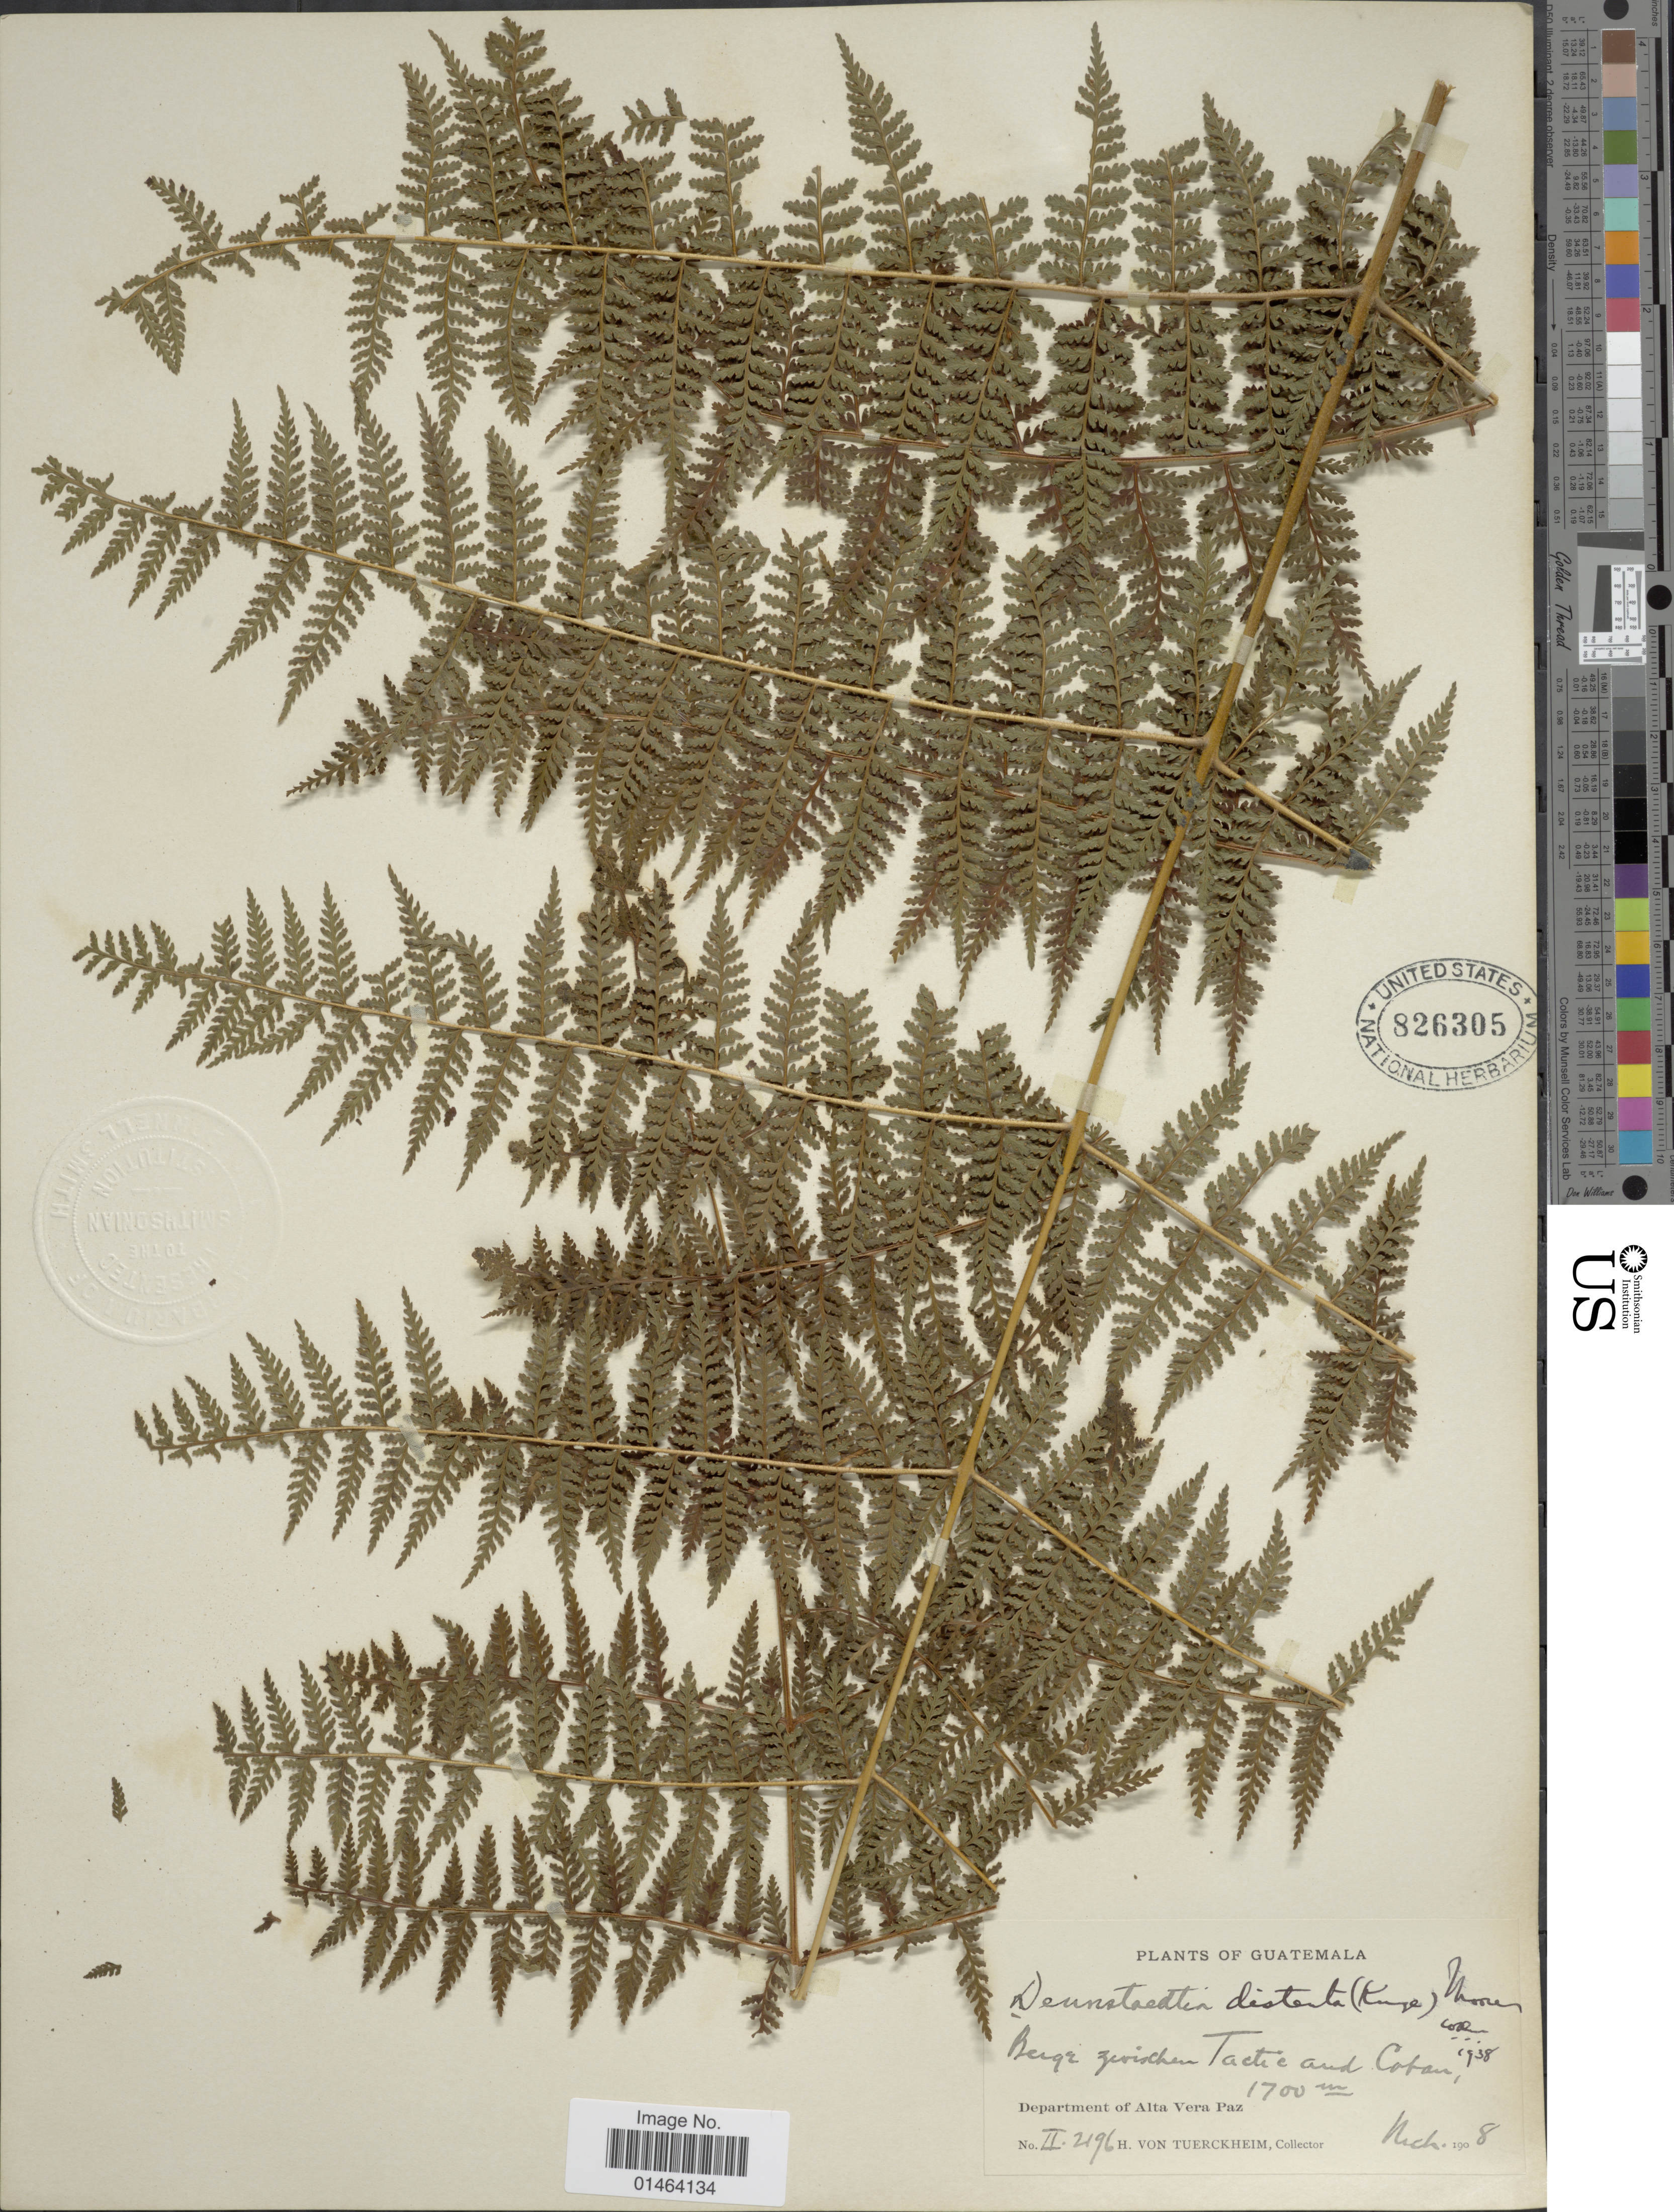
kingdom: Plantae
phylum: Tracheophyta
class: Polypodiopsida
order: Polypodiales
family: Dennstaedtiaceae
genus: Dennstaedtia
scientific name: Dennstaedtia distenta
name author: (Kunze) T. Moore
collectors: H. von Tuerckheim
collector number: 2196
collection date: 1908-03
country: Guatemala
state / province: Alta Verapaz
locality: Guatemala, department of Alta Vera Paz.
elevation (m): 1700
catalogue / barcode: US 826305